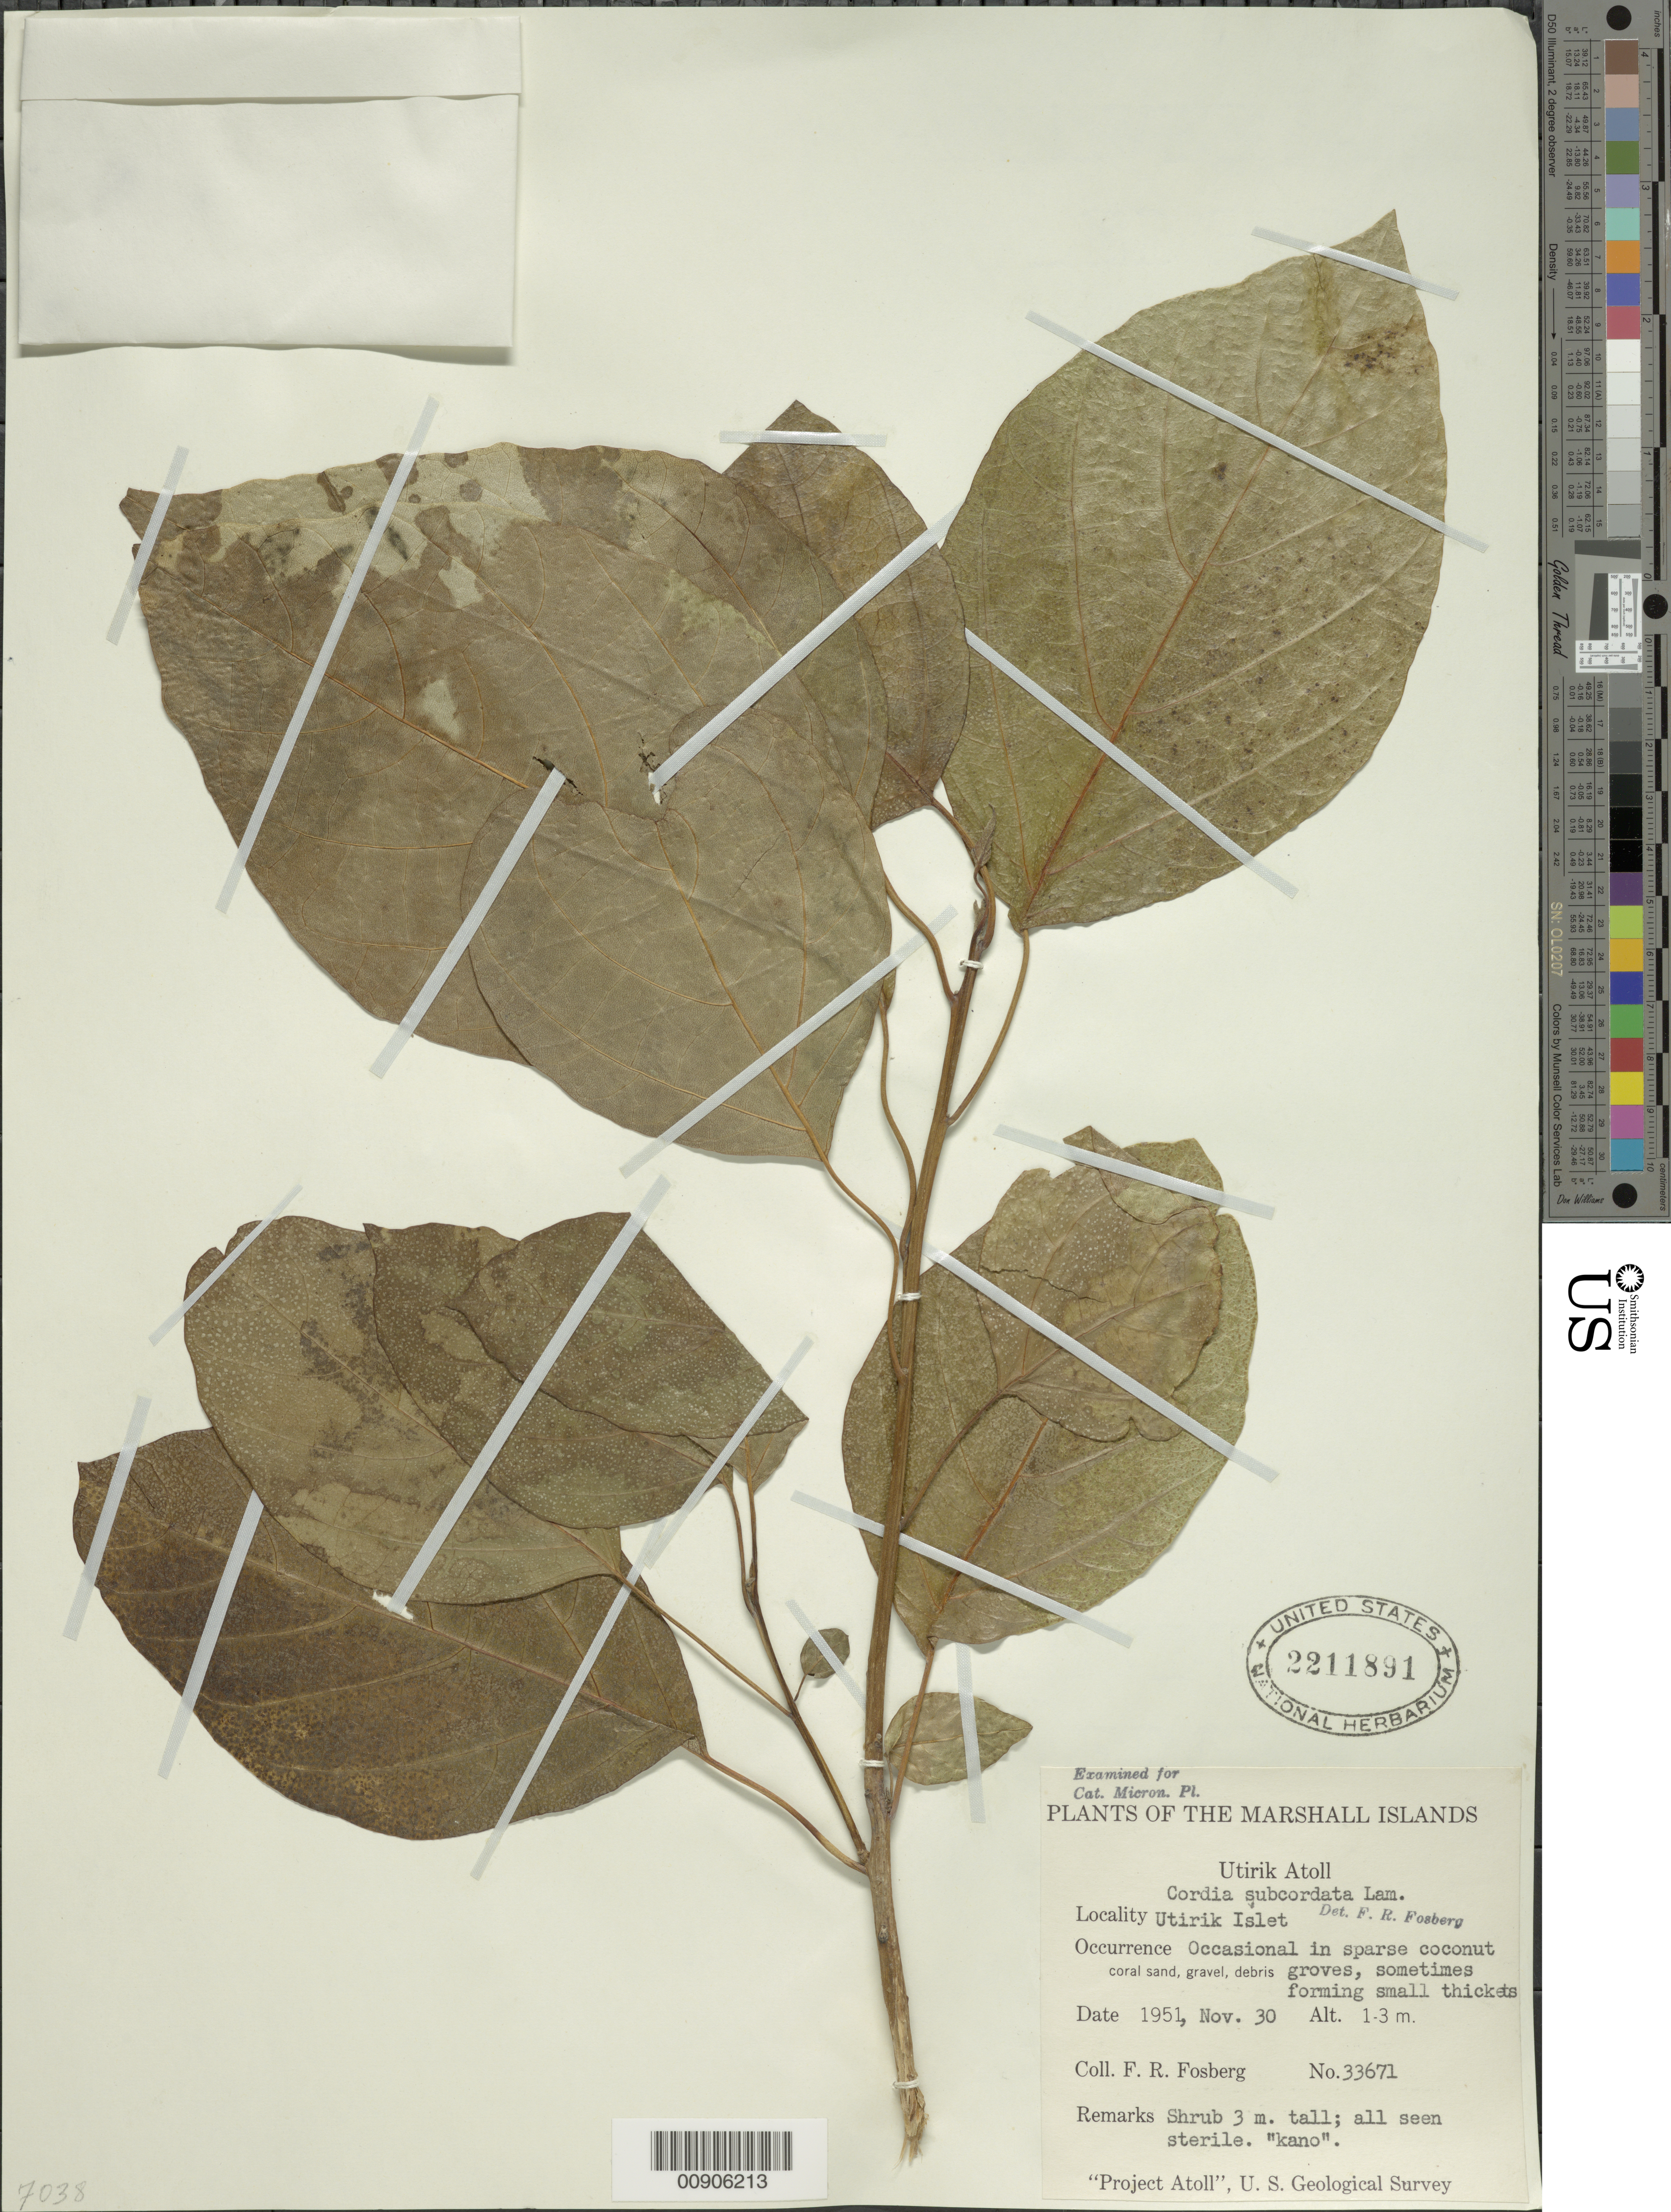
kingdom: Plantae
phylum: Tracheophyta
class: Magnoliopsida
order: Boraginales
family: Cordiaceae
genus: Cordia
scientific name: Cordia subcordata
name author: Lam.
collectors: F. R. Fosberg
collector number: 33671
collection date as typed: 30 --- 1951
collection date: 1951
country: Marshall Islands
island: Utrik [Utirik] Atoll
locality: Utirik Islet.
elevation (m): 1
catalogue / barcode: US 2211891